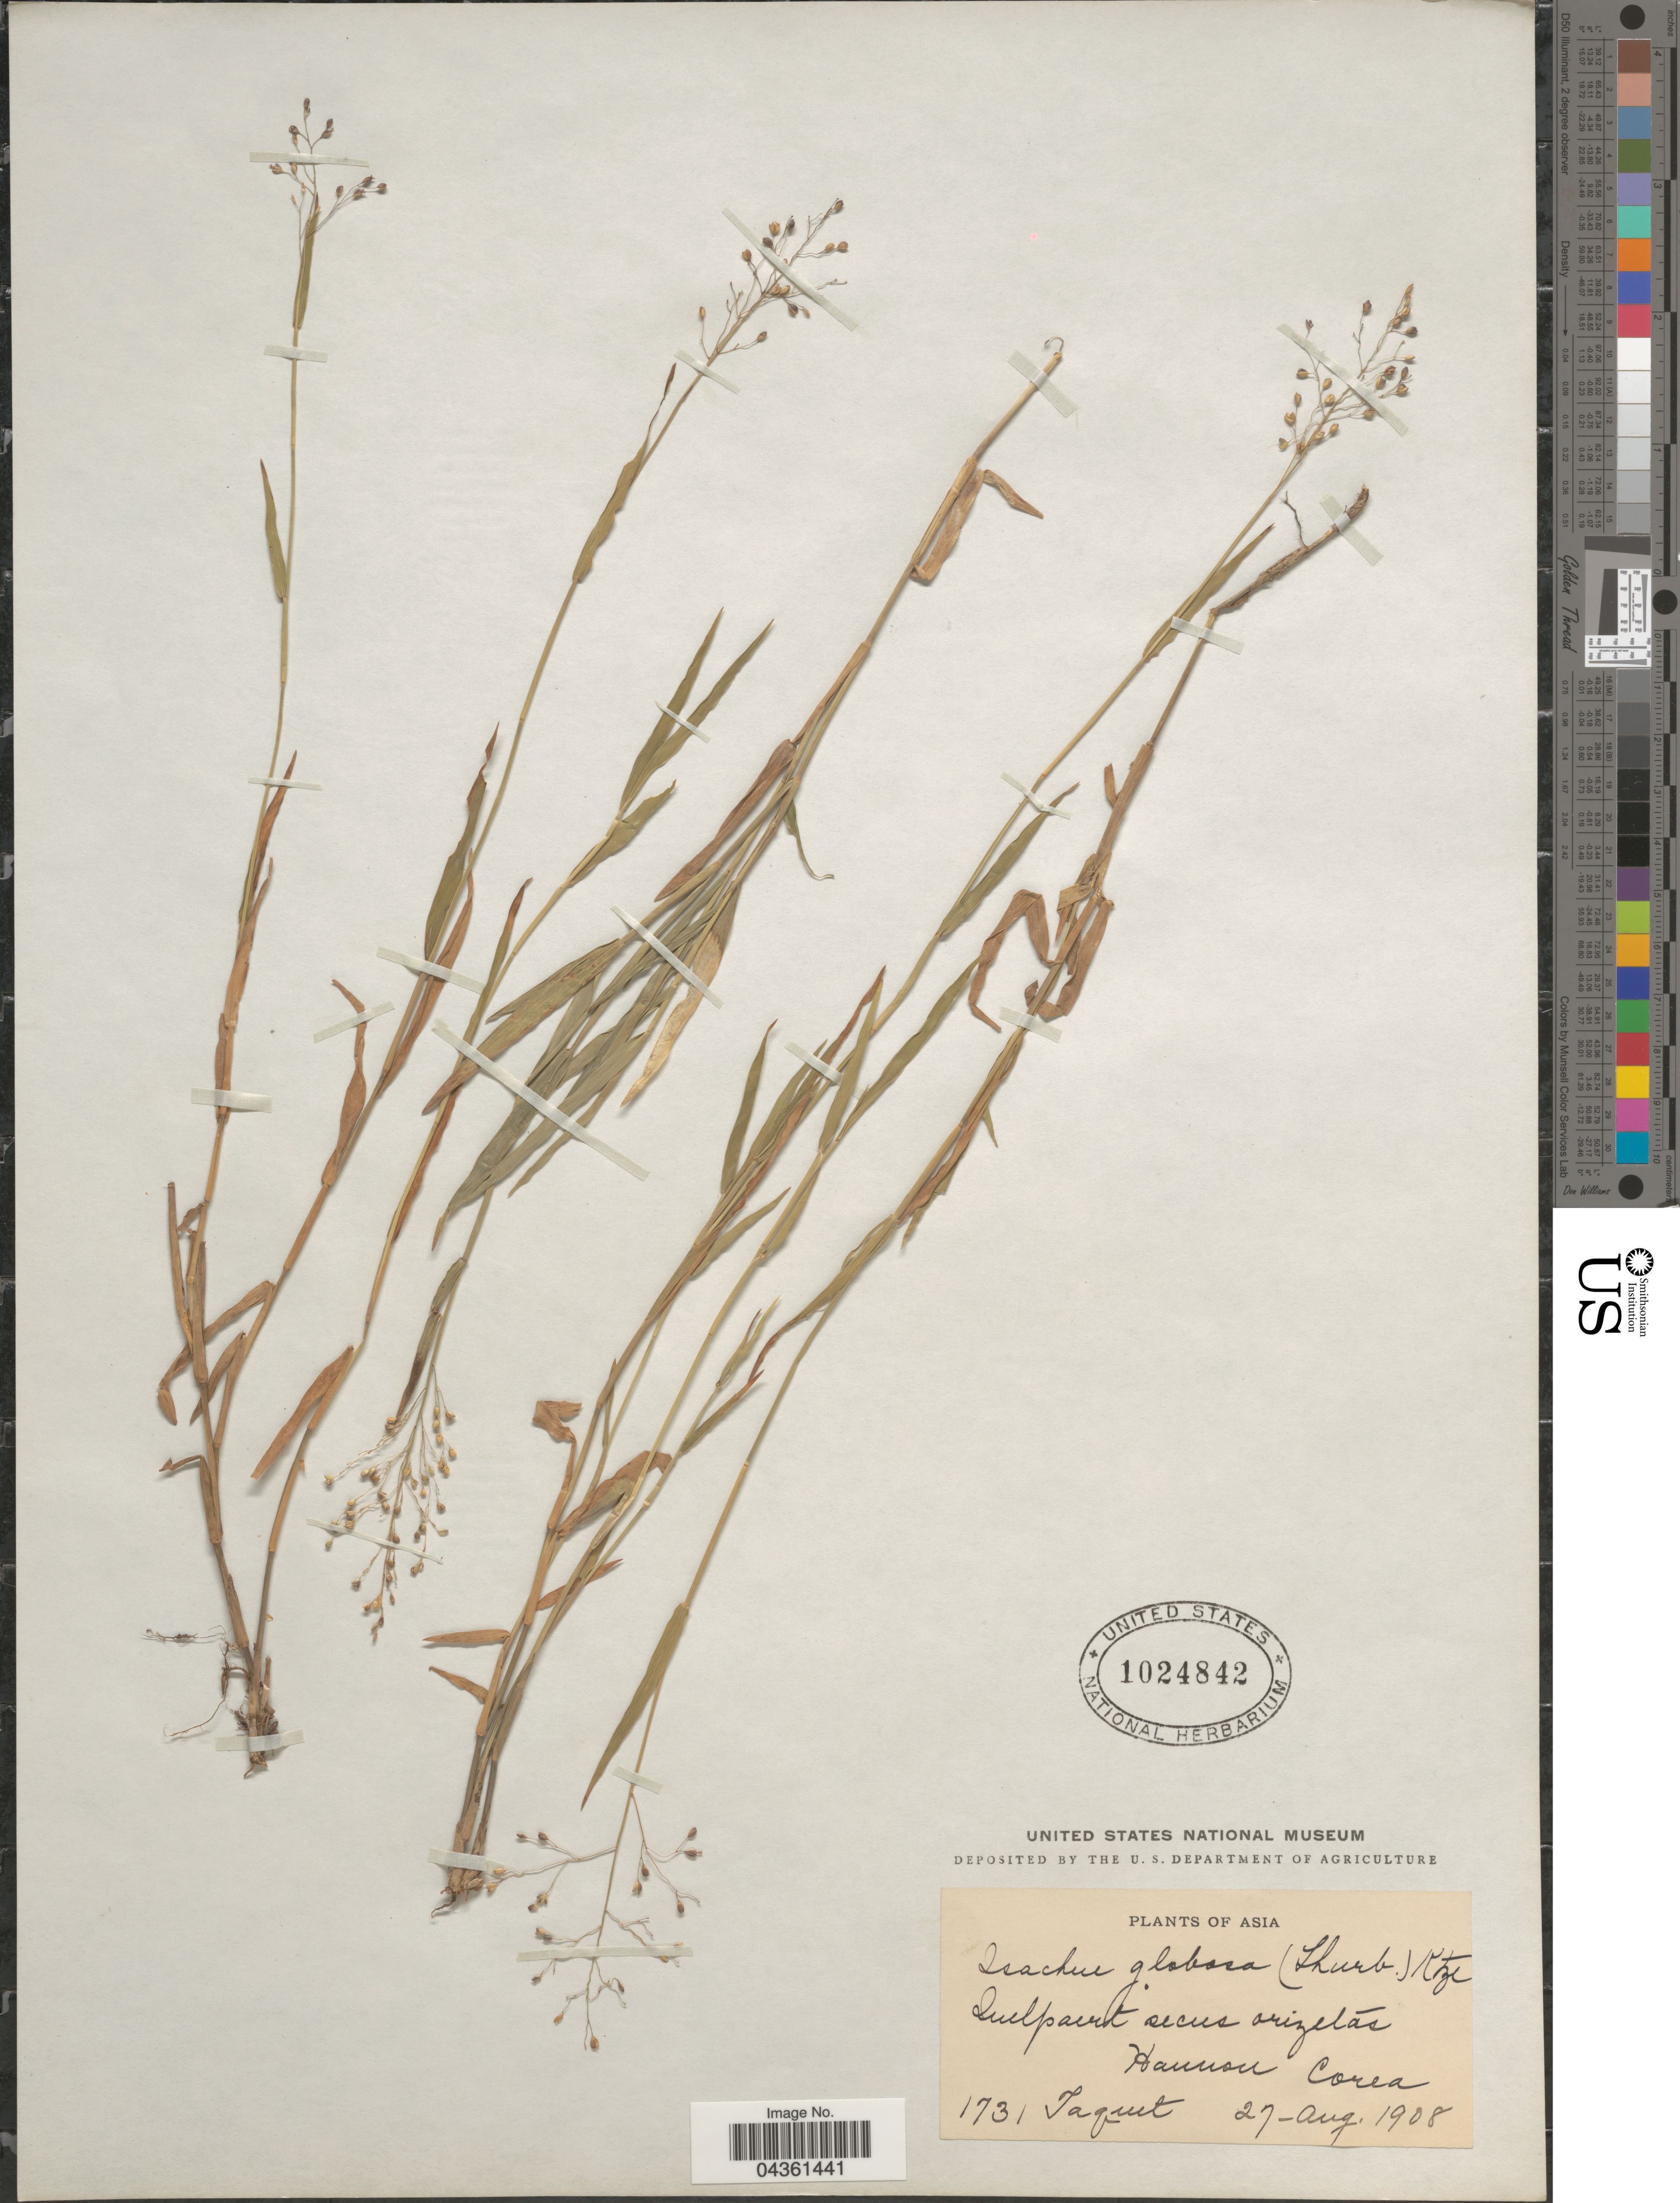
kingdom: Plantae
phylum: Tracheophyta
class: Liliopsida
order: Poales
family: Poaceae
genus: Isachne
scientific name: Isachne globosa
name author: (Thunb.) Kuntze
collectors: -. Jaquet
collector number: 1731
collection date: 1908-08-27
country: South Korea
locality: Quelpaert secus orizetas. Hannon. Corea.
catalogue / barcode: US 1024842